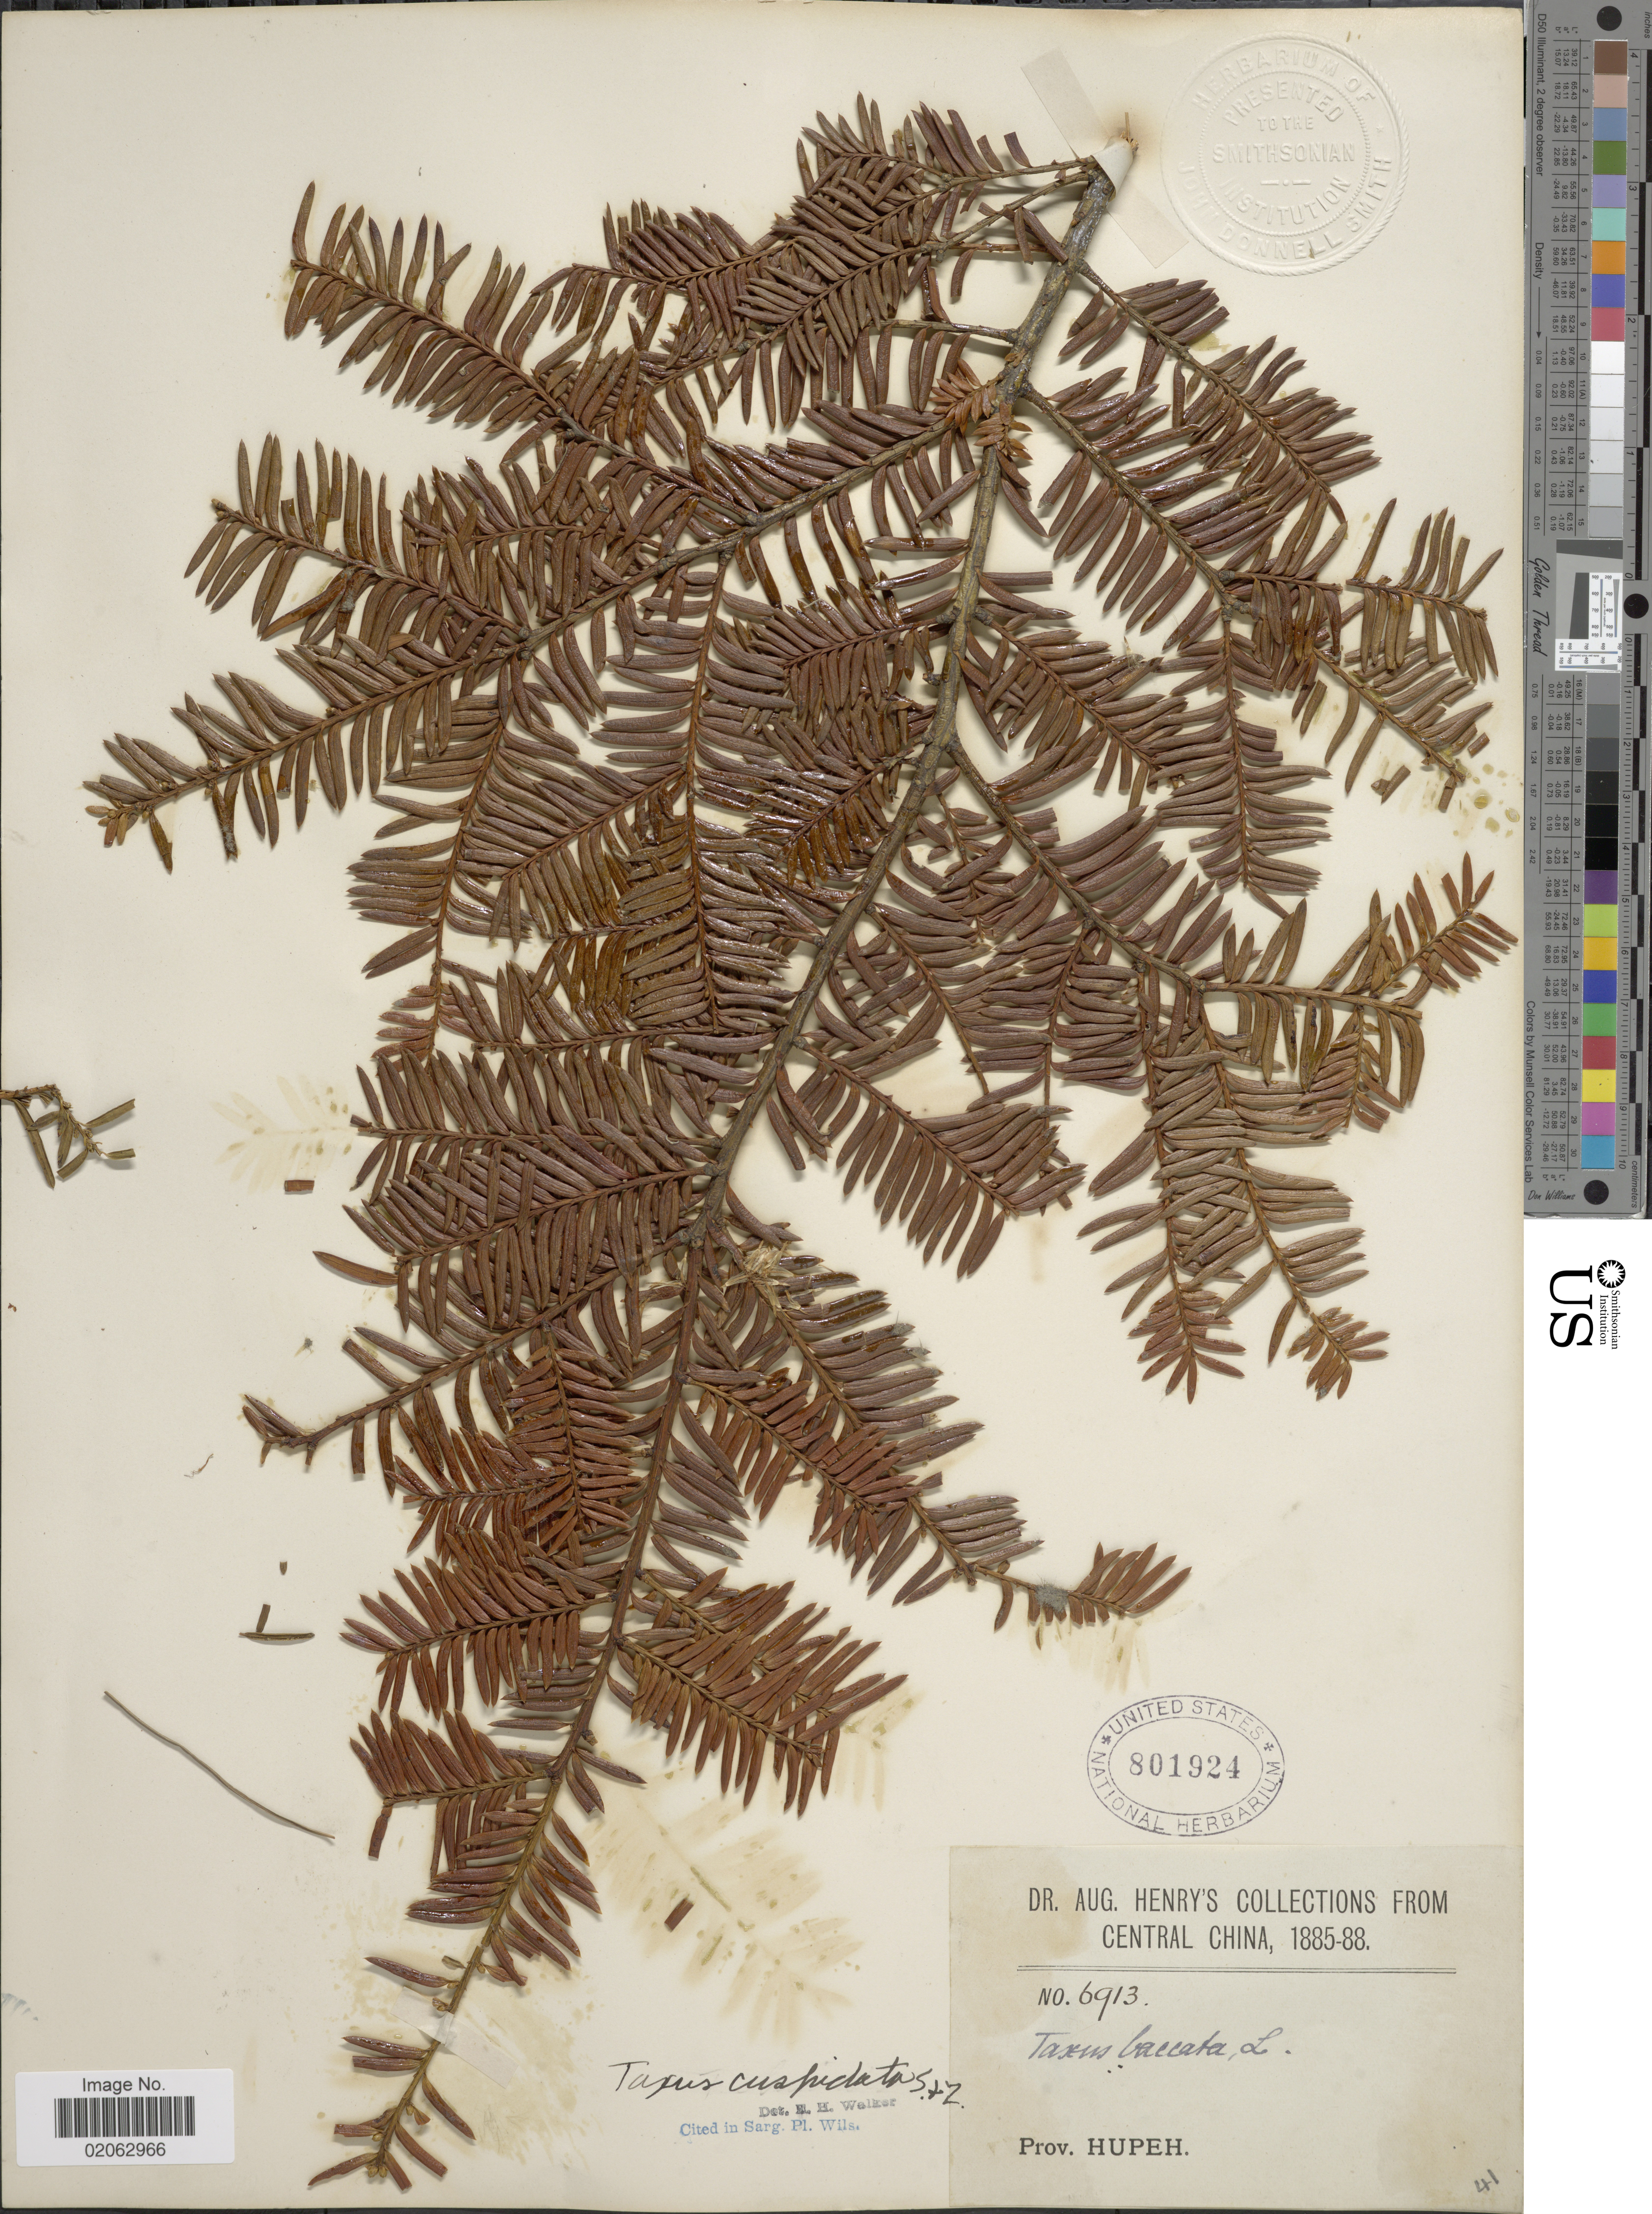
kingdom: Plantae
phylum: Tracheophyta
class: Pinopsida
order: Pinales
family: Taxaceae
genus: Taxus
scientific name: Taxus cuspidata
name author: Siebert & Zucc.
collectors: A. Henry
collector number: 6913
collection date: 1885/1888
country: China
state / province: Hubei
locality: Central China, Prov. Hupeh.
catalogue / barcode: US 801924